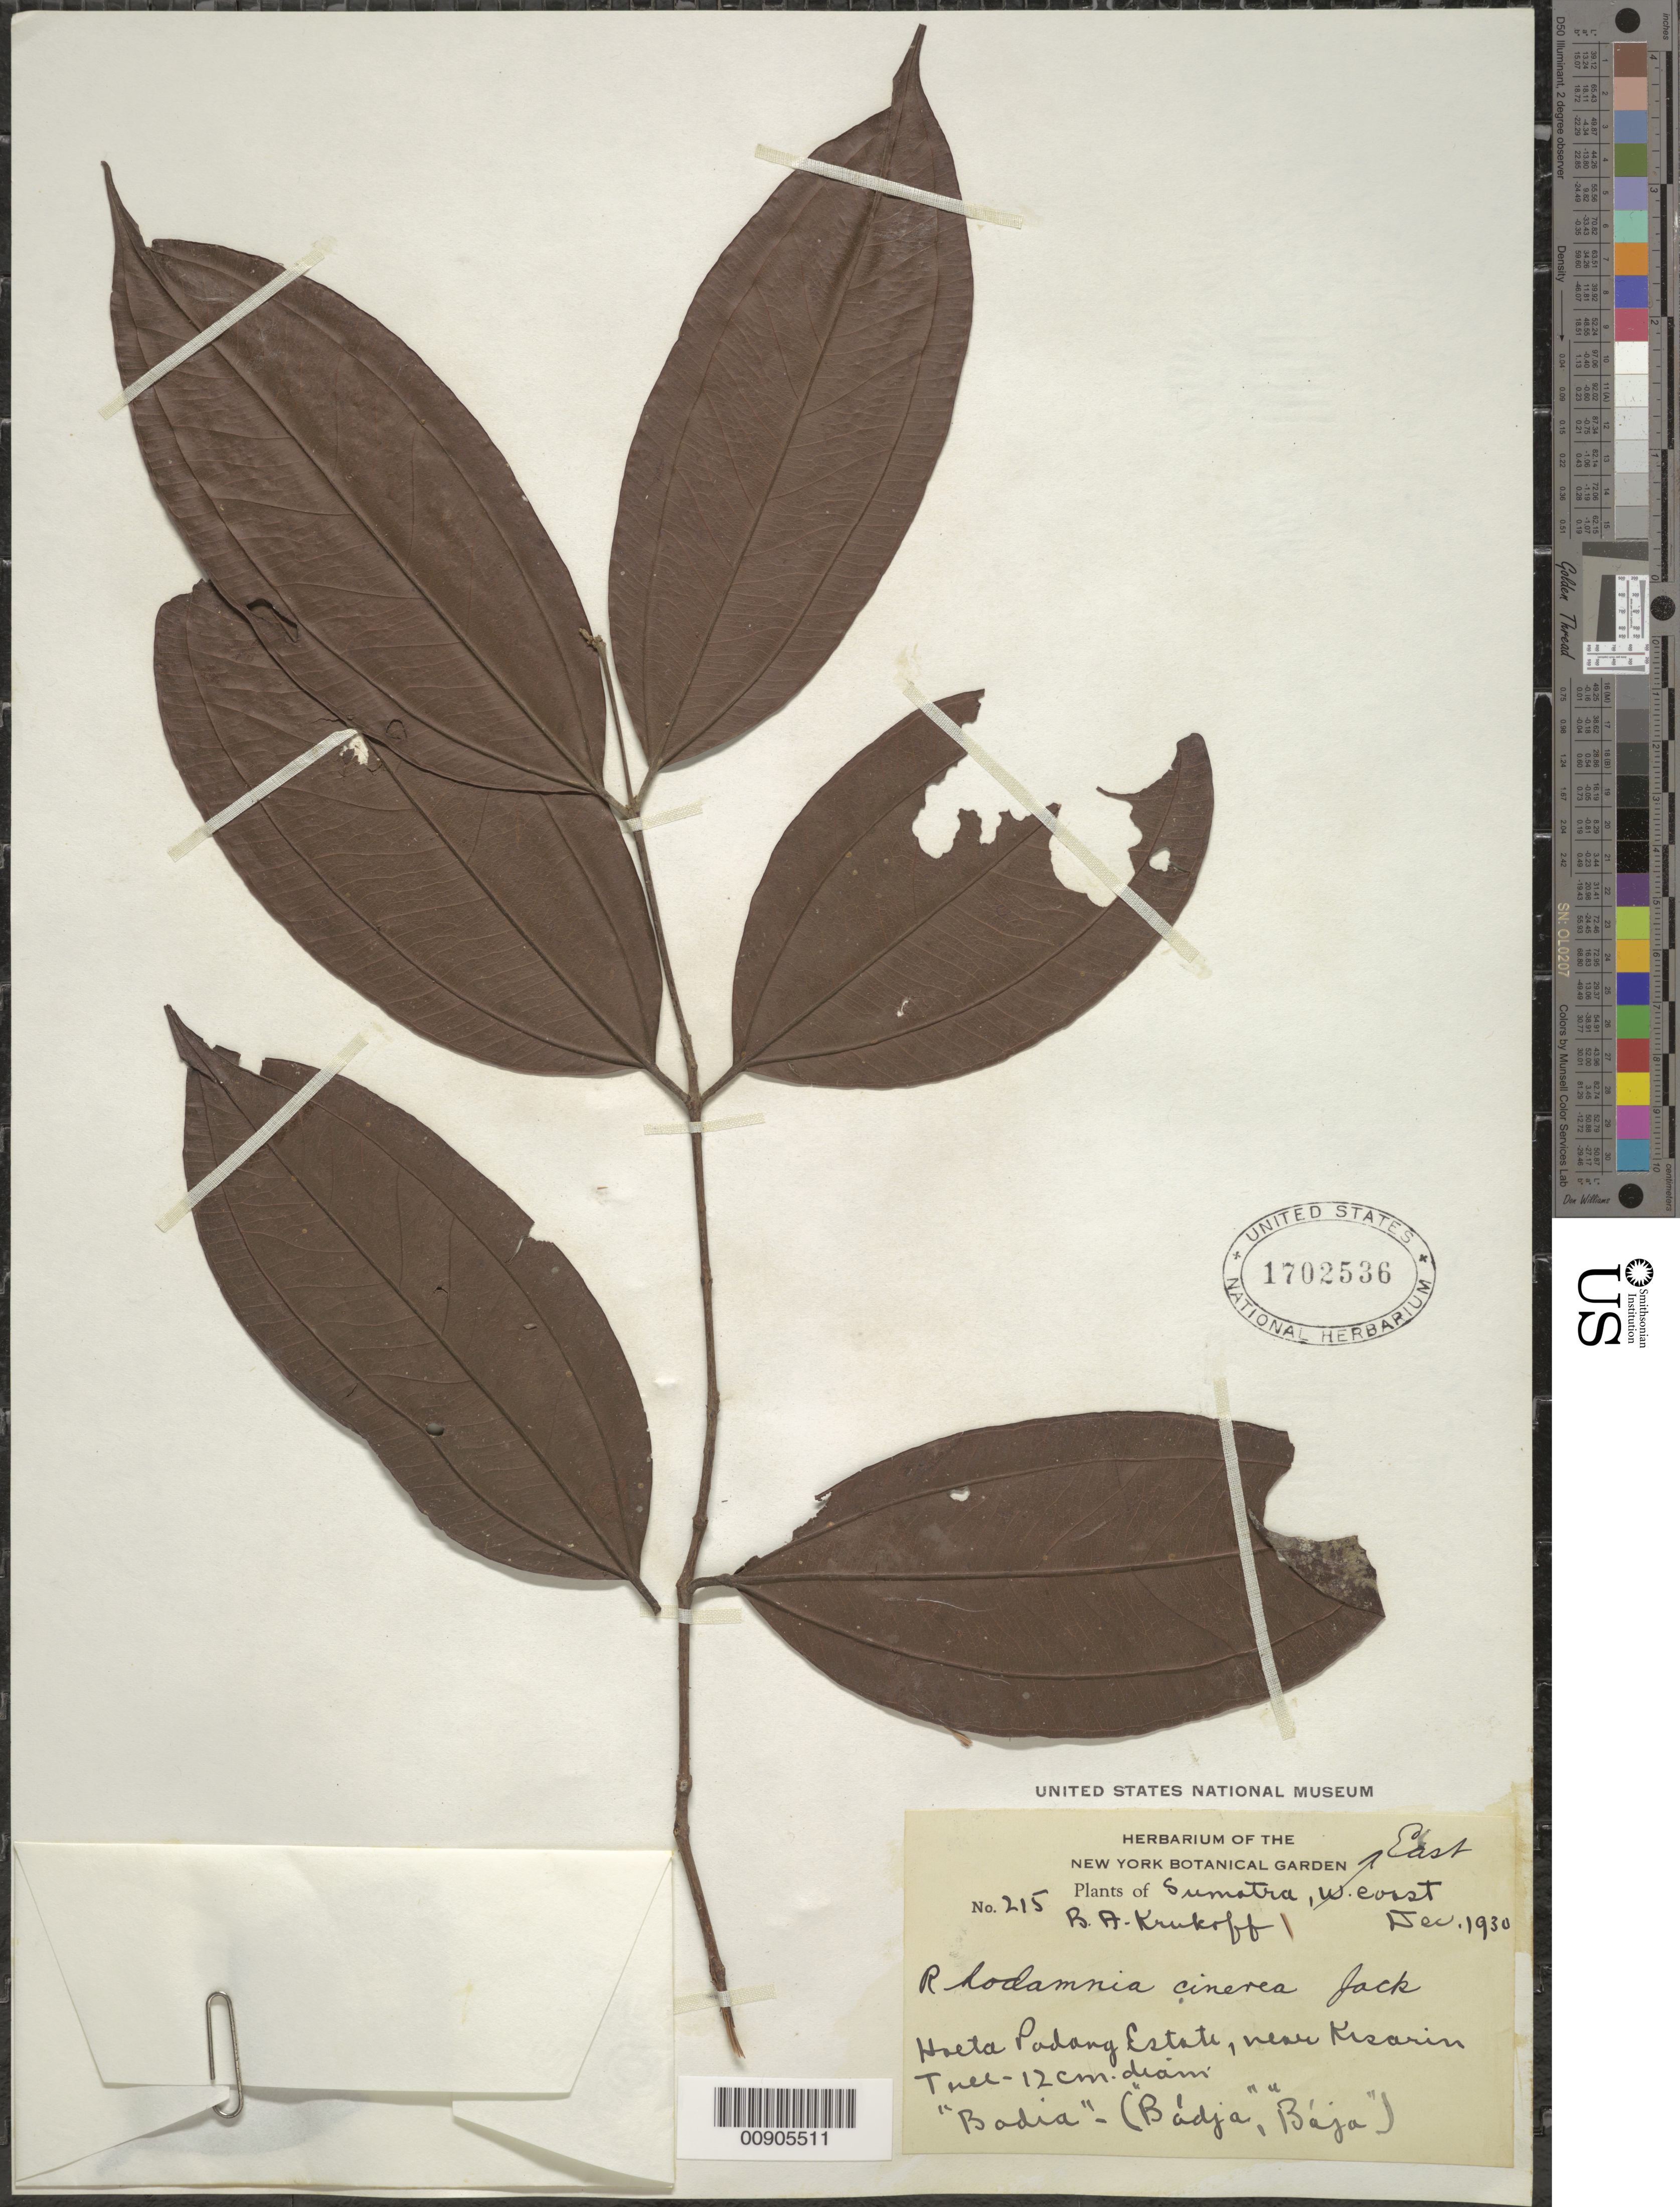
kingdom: Plantae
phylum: Tracheophyta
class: Magnoliopsida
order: Myrtales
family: Myrtaceae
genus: Rhodamnia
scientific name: Rhodamnia cinerea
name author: Jack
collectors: B. A. Krukoff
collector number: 215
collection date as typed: Dec 1930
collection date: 1930-12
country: Indonesia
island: Sumatra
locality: Eact coast. Hoeta Padang Estate, near Kisarin.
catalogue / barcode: US 1702536